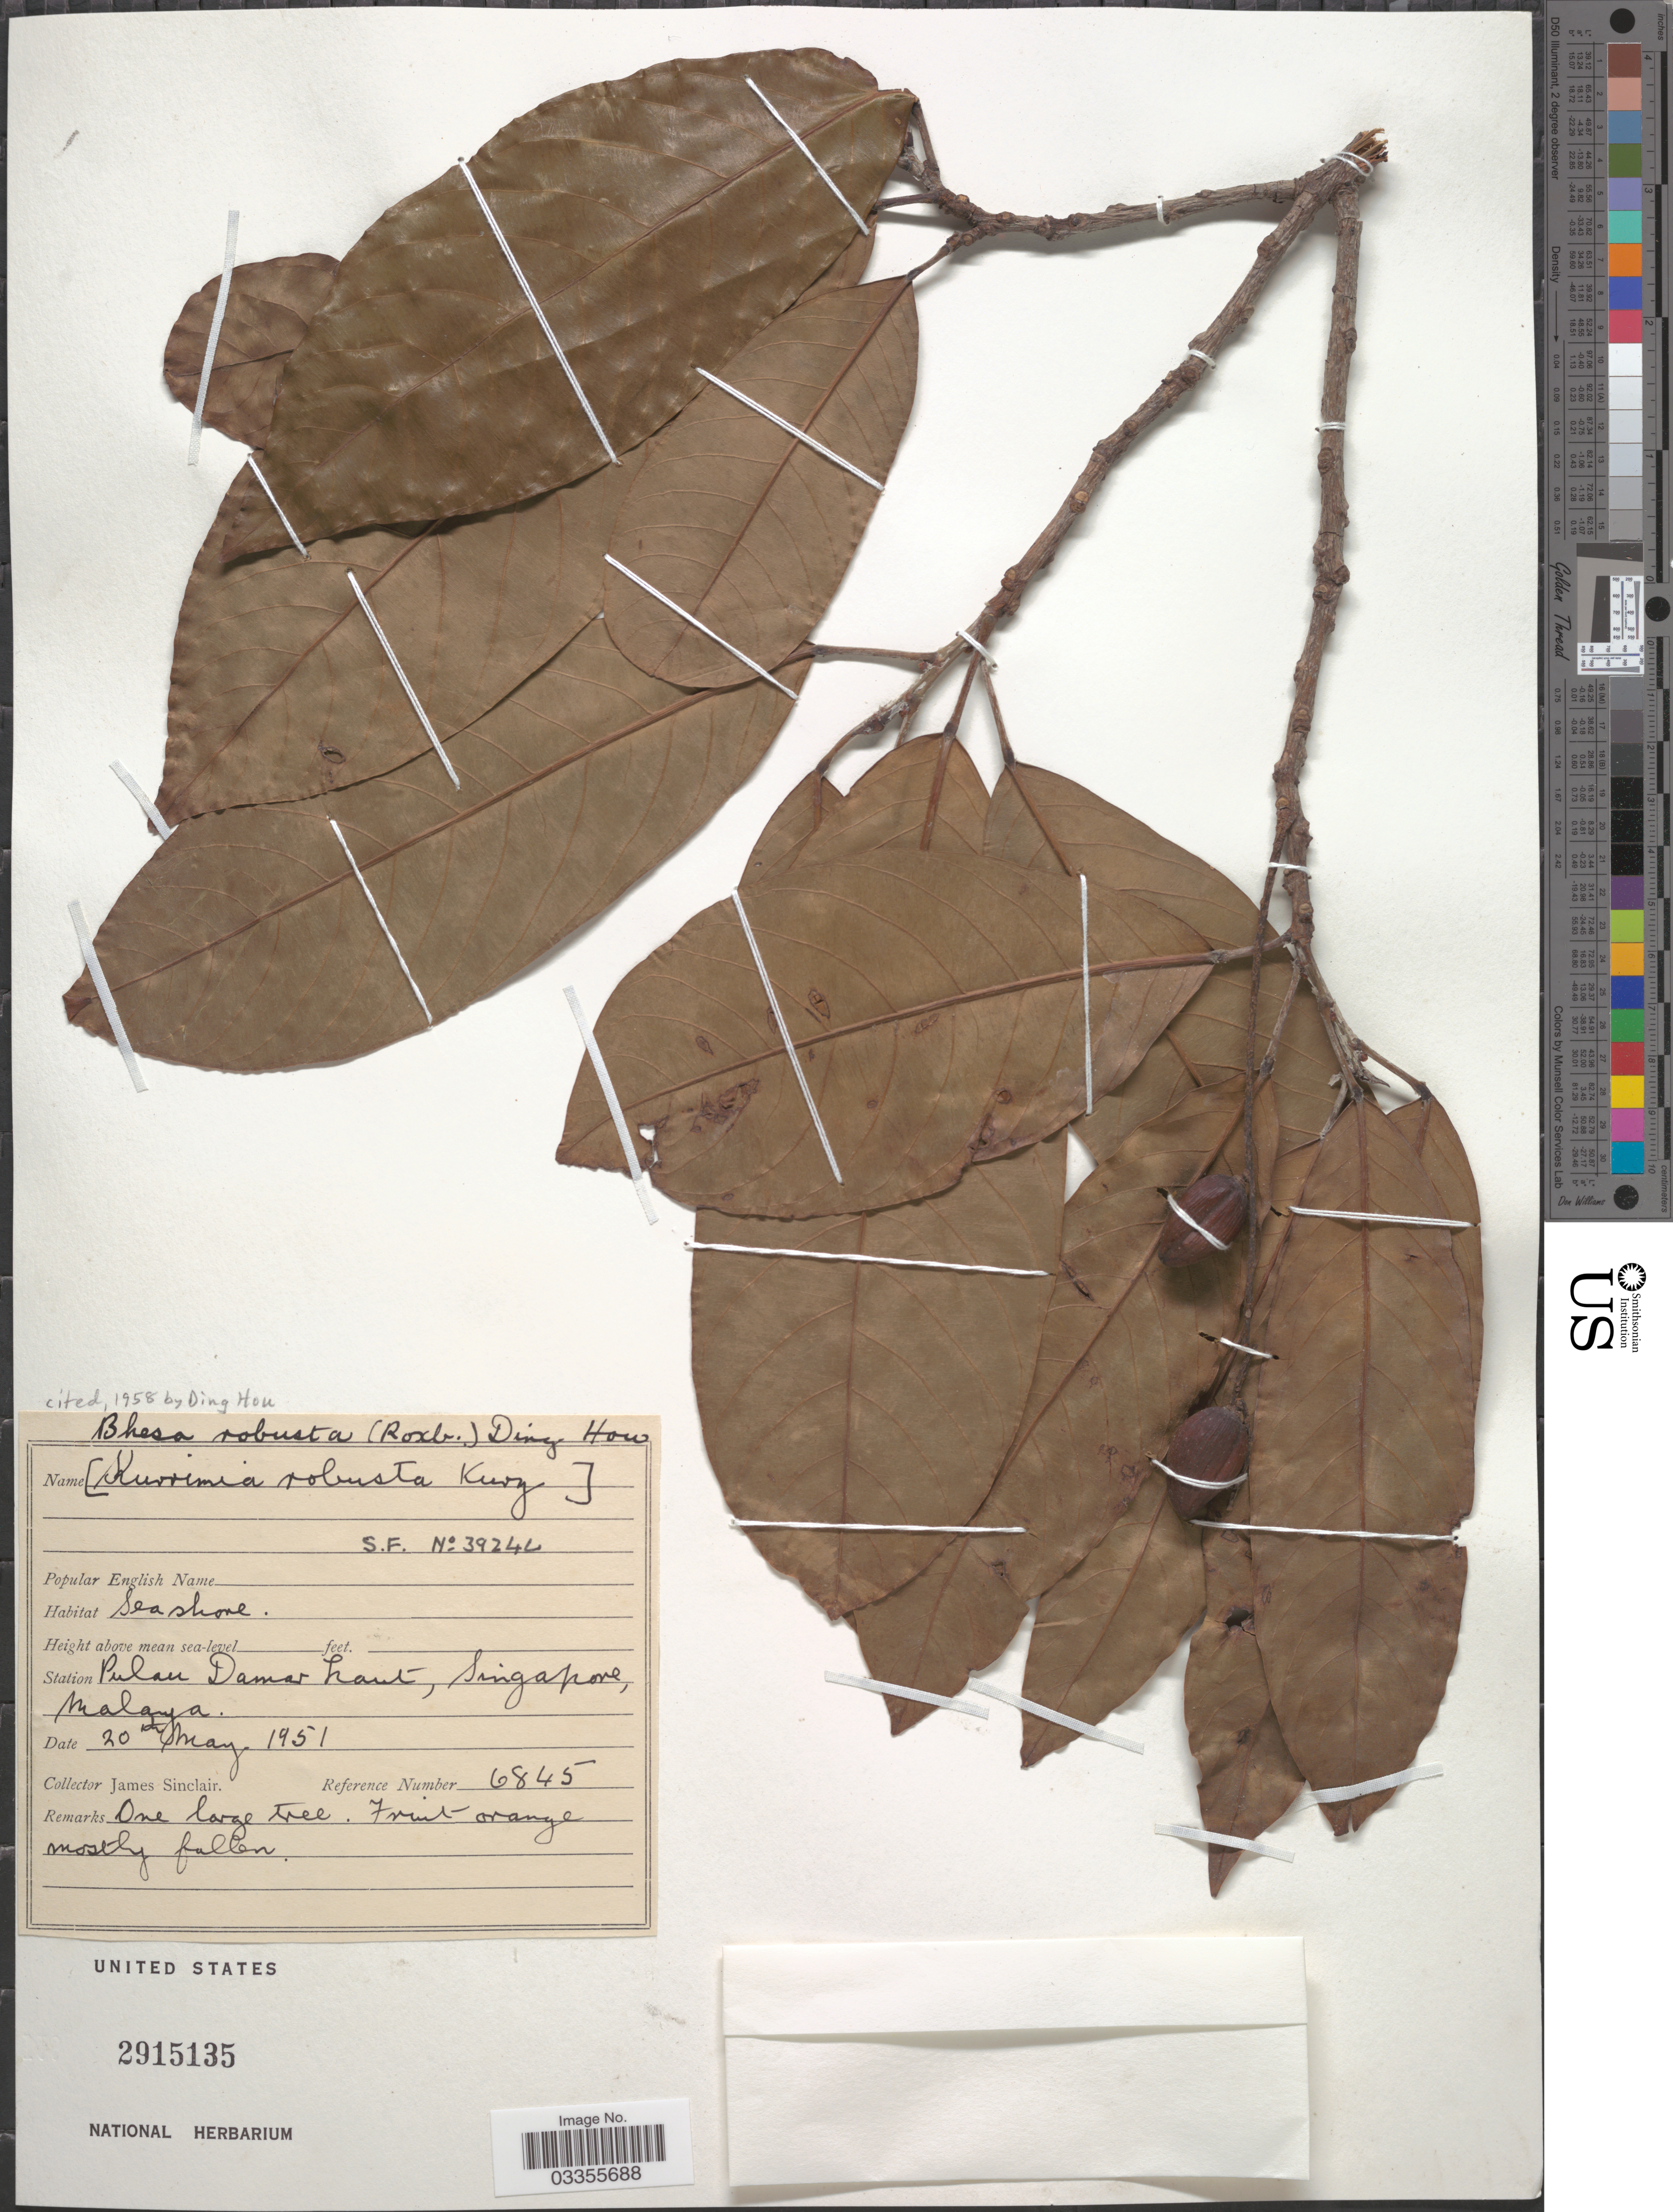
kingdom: Plantae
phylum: Tracheophyta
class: Magnoliopsida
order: Malpighiales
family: Centroplacaceae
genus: Bhesa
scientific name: Bhesa robusta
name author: (Roxb.) Ding Hou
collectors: J. Sinclair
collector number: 6845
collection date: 1951-05-20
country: Singapore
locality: Station Pulau Damar Laut, Malaya.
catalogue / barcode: US 2915135